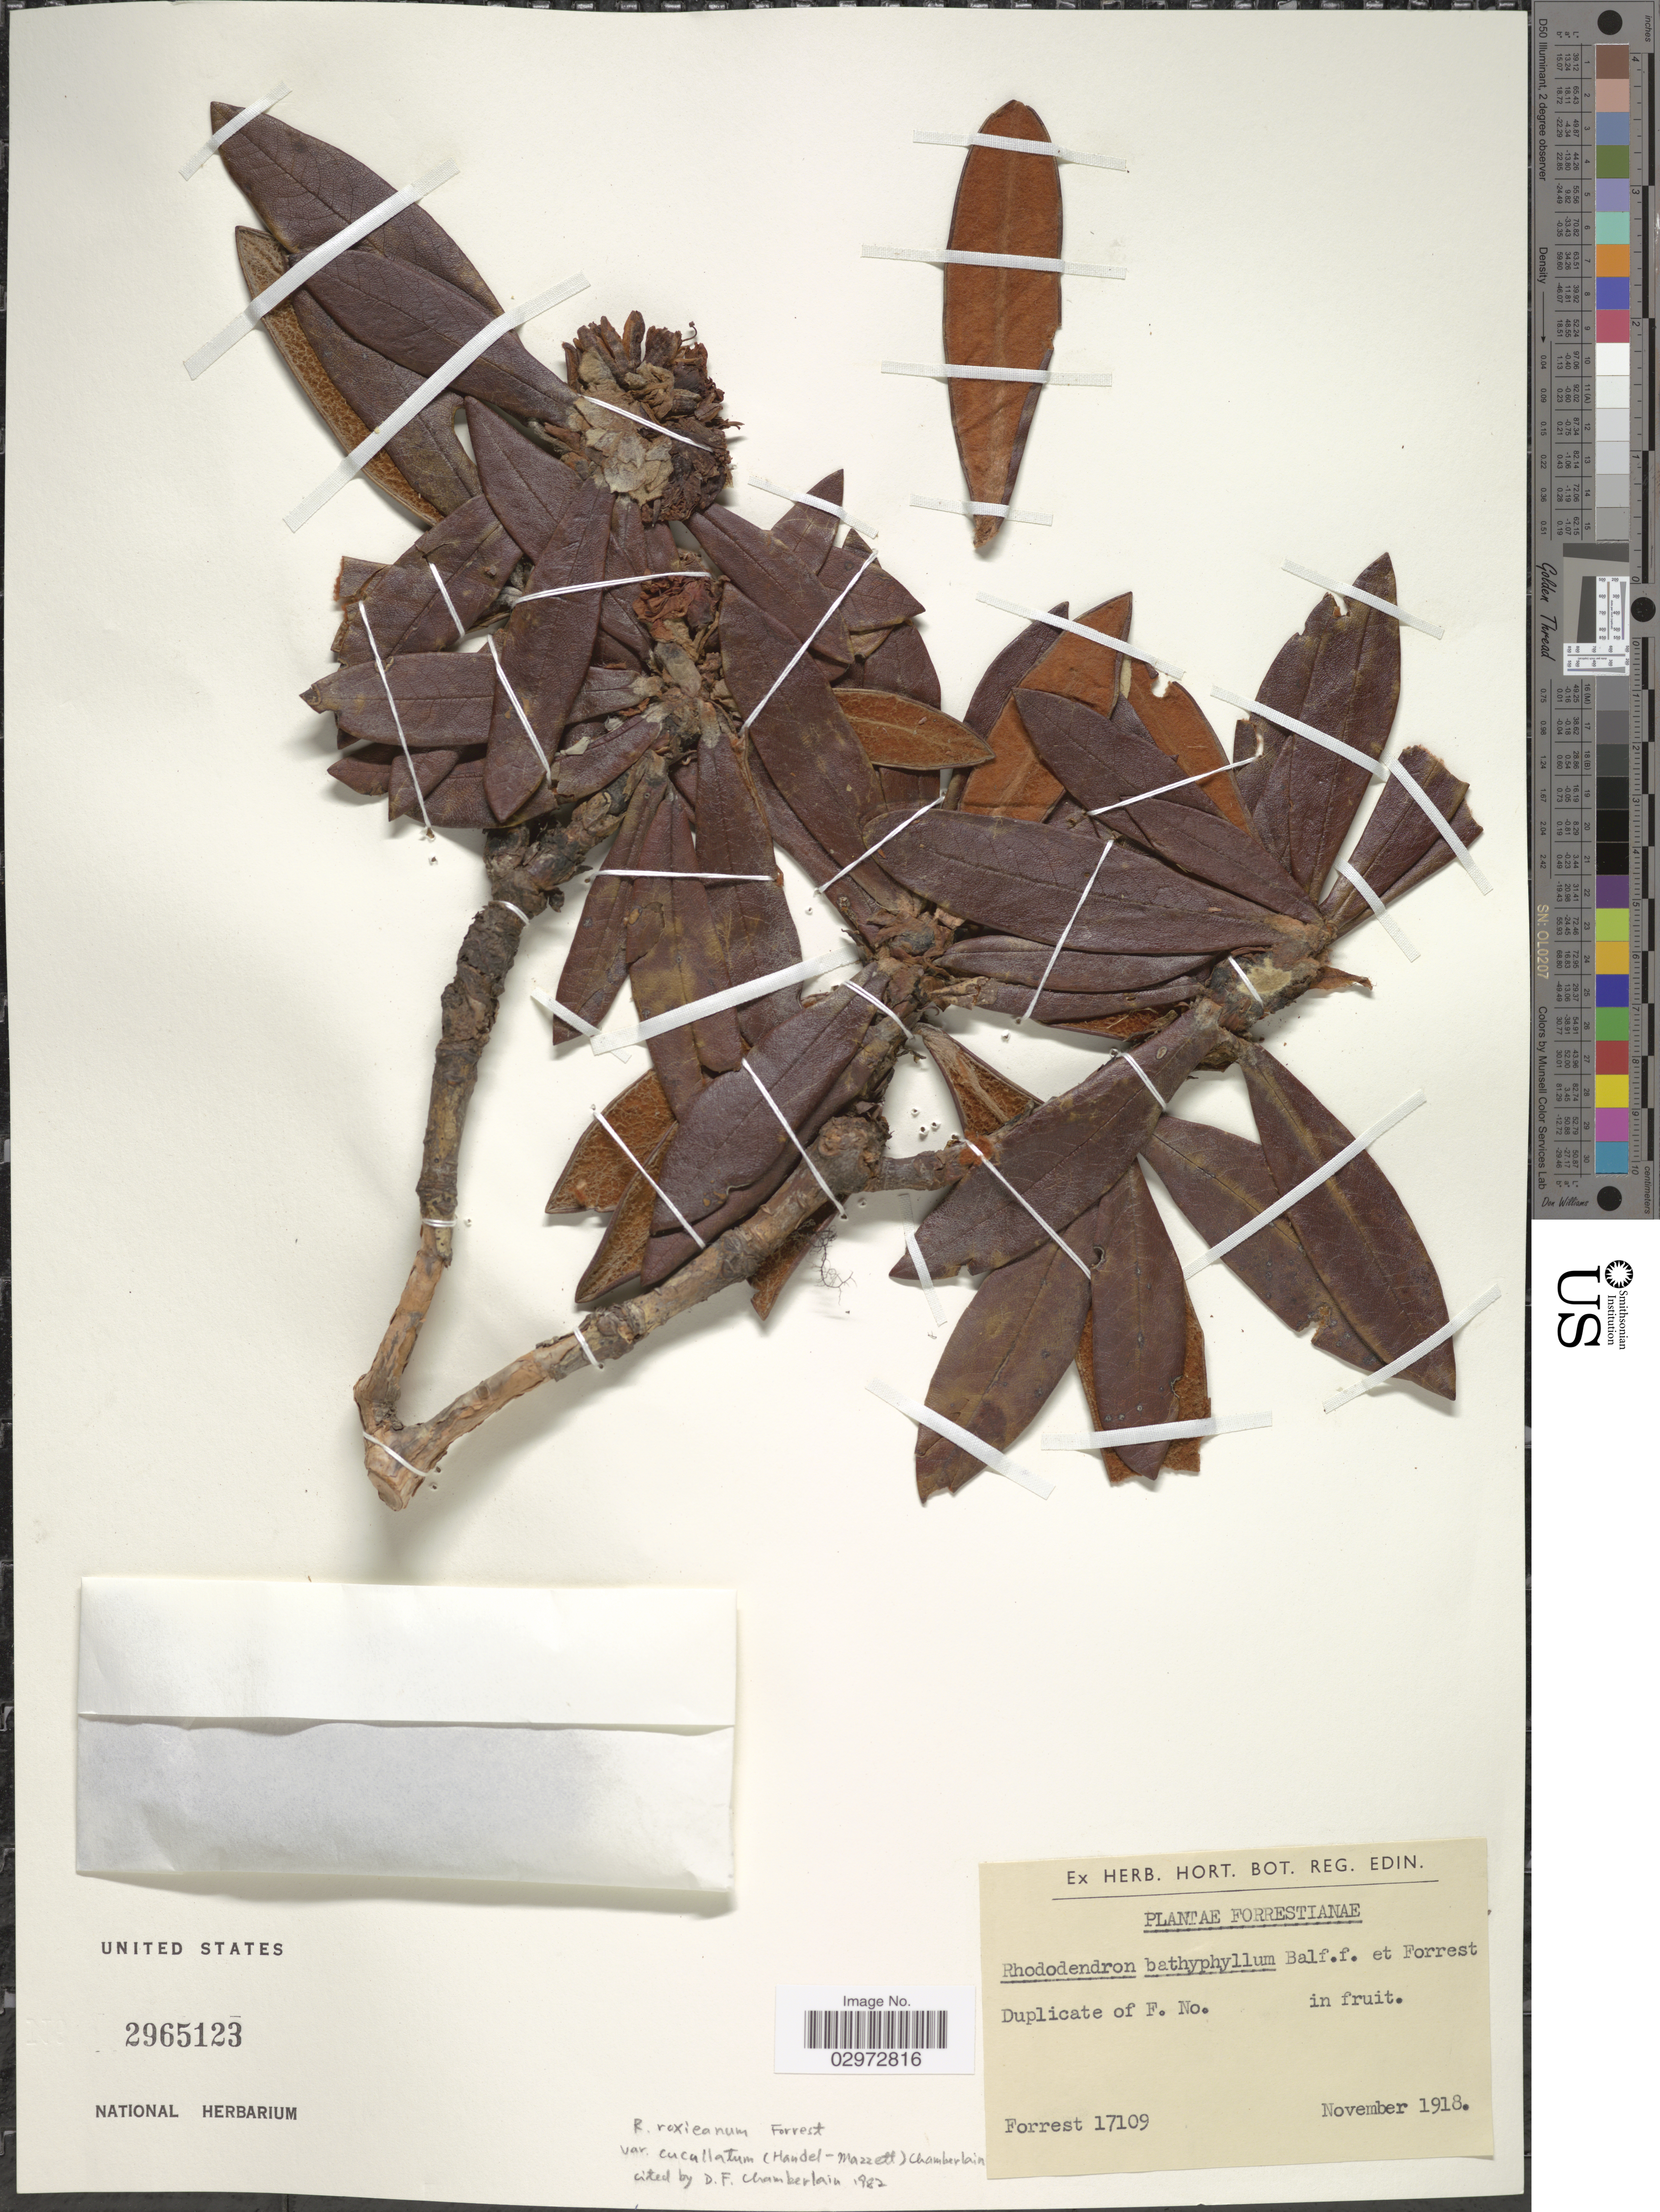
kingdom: Plantae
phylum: Tracheophyta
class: Magnoliopsida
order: Ericales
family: Ericaceae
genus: Rhododendron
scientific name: Rhododendron roxieanum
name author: Forrest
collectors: -. Forrest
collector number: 17109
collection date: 1918-11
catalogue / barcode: US 2965123